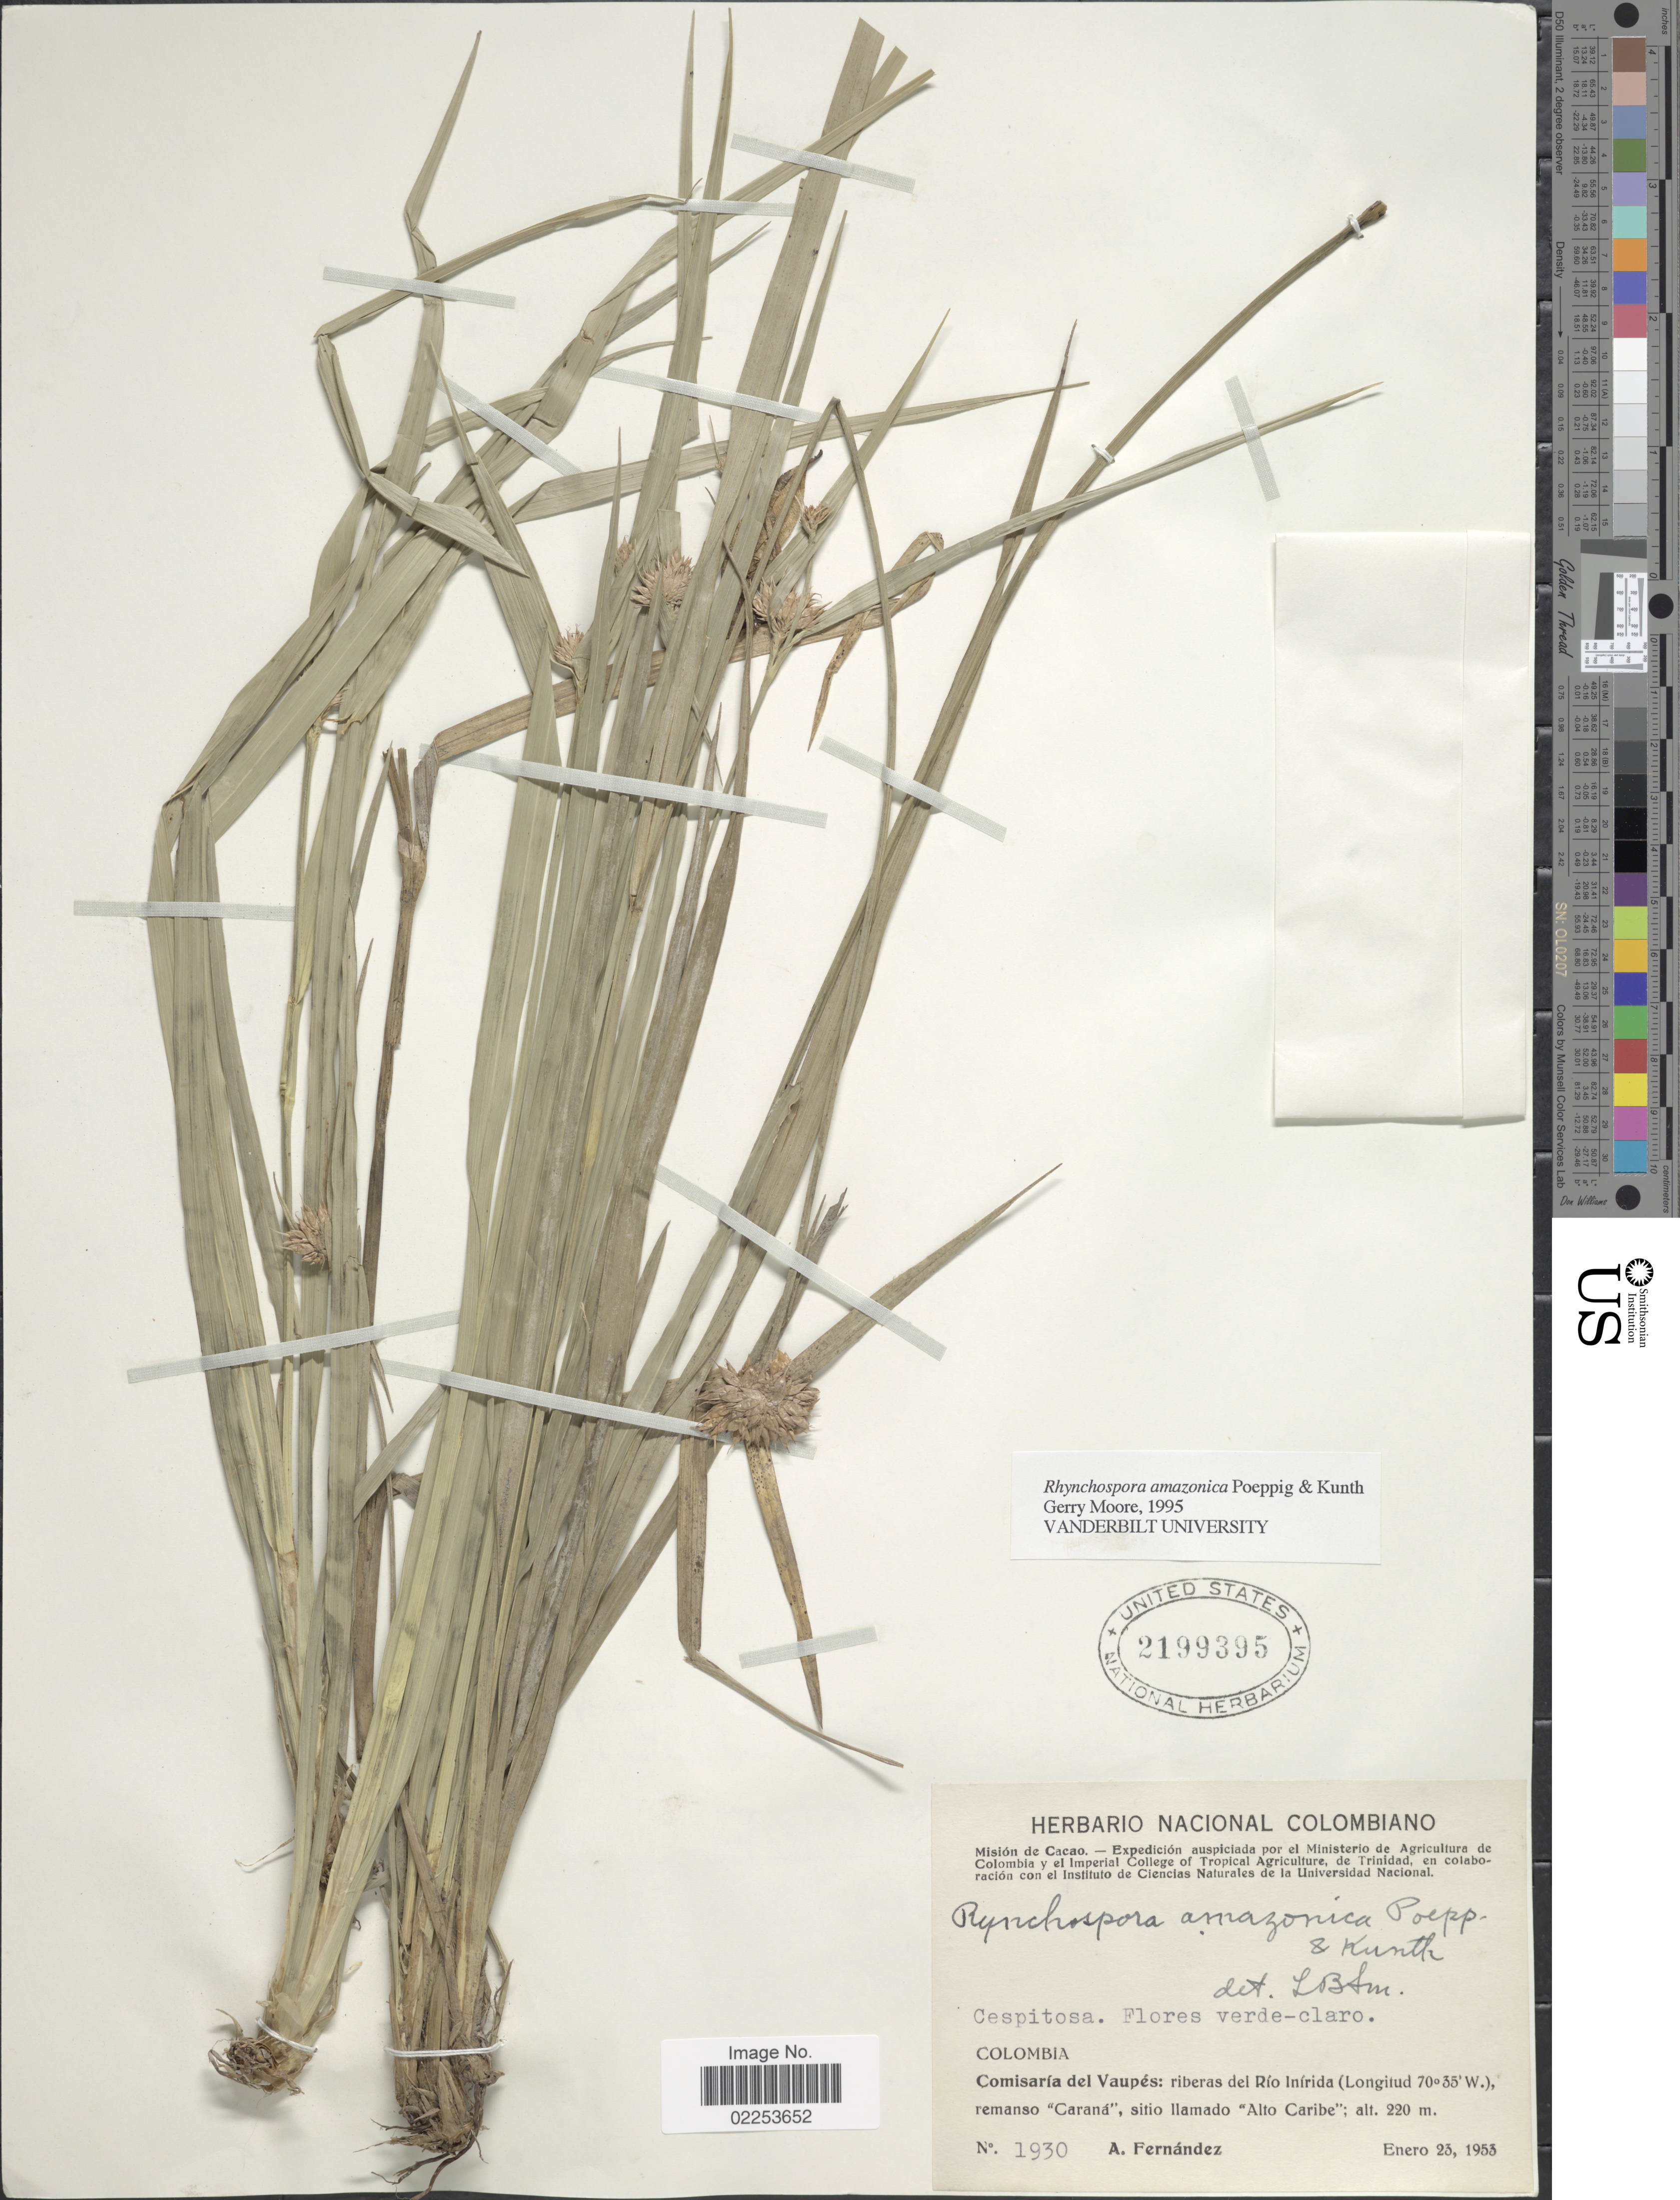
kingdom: Plantae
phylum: Tracheophyta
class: Liliopsida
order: Poales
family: Cyperaceae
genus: Rhynchospora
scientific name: Rhynchospora amazonica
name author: Poepp. & Kunth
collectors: A. Fernandez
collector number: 1930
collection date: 1953-01-25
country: Colombia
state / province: Vaupés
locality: Colombia, Comisaria del Vaupes : riberas del Rio Rio Inirida, remanso "Carana", sitio llamado "Alto Caribe".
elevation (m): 220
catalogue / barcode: US 2199395